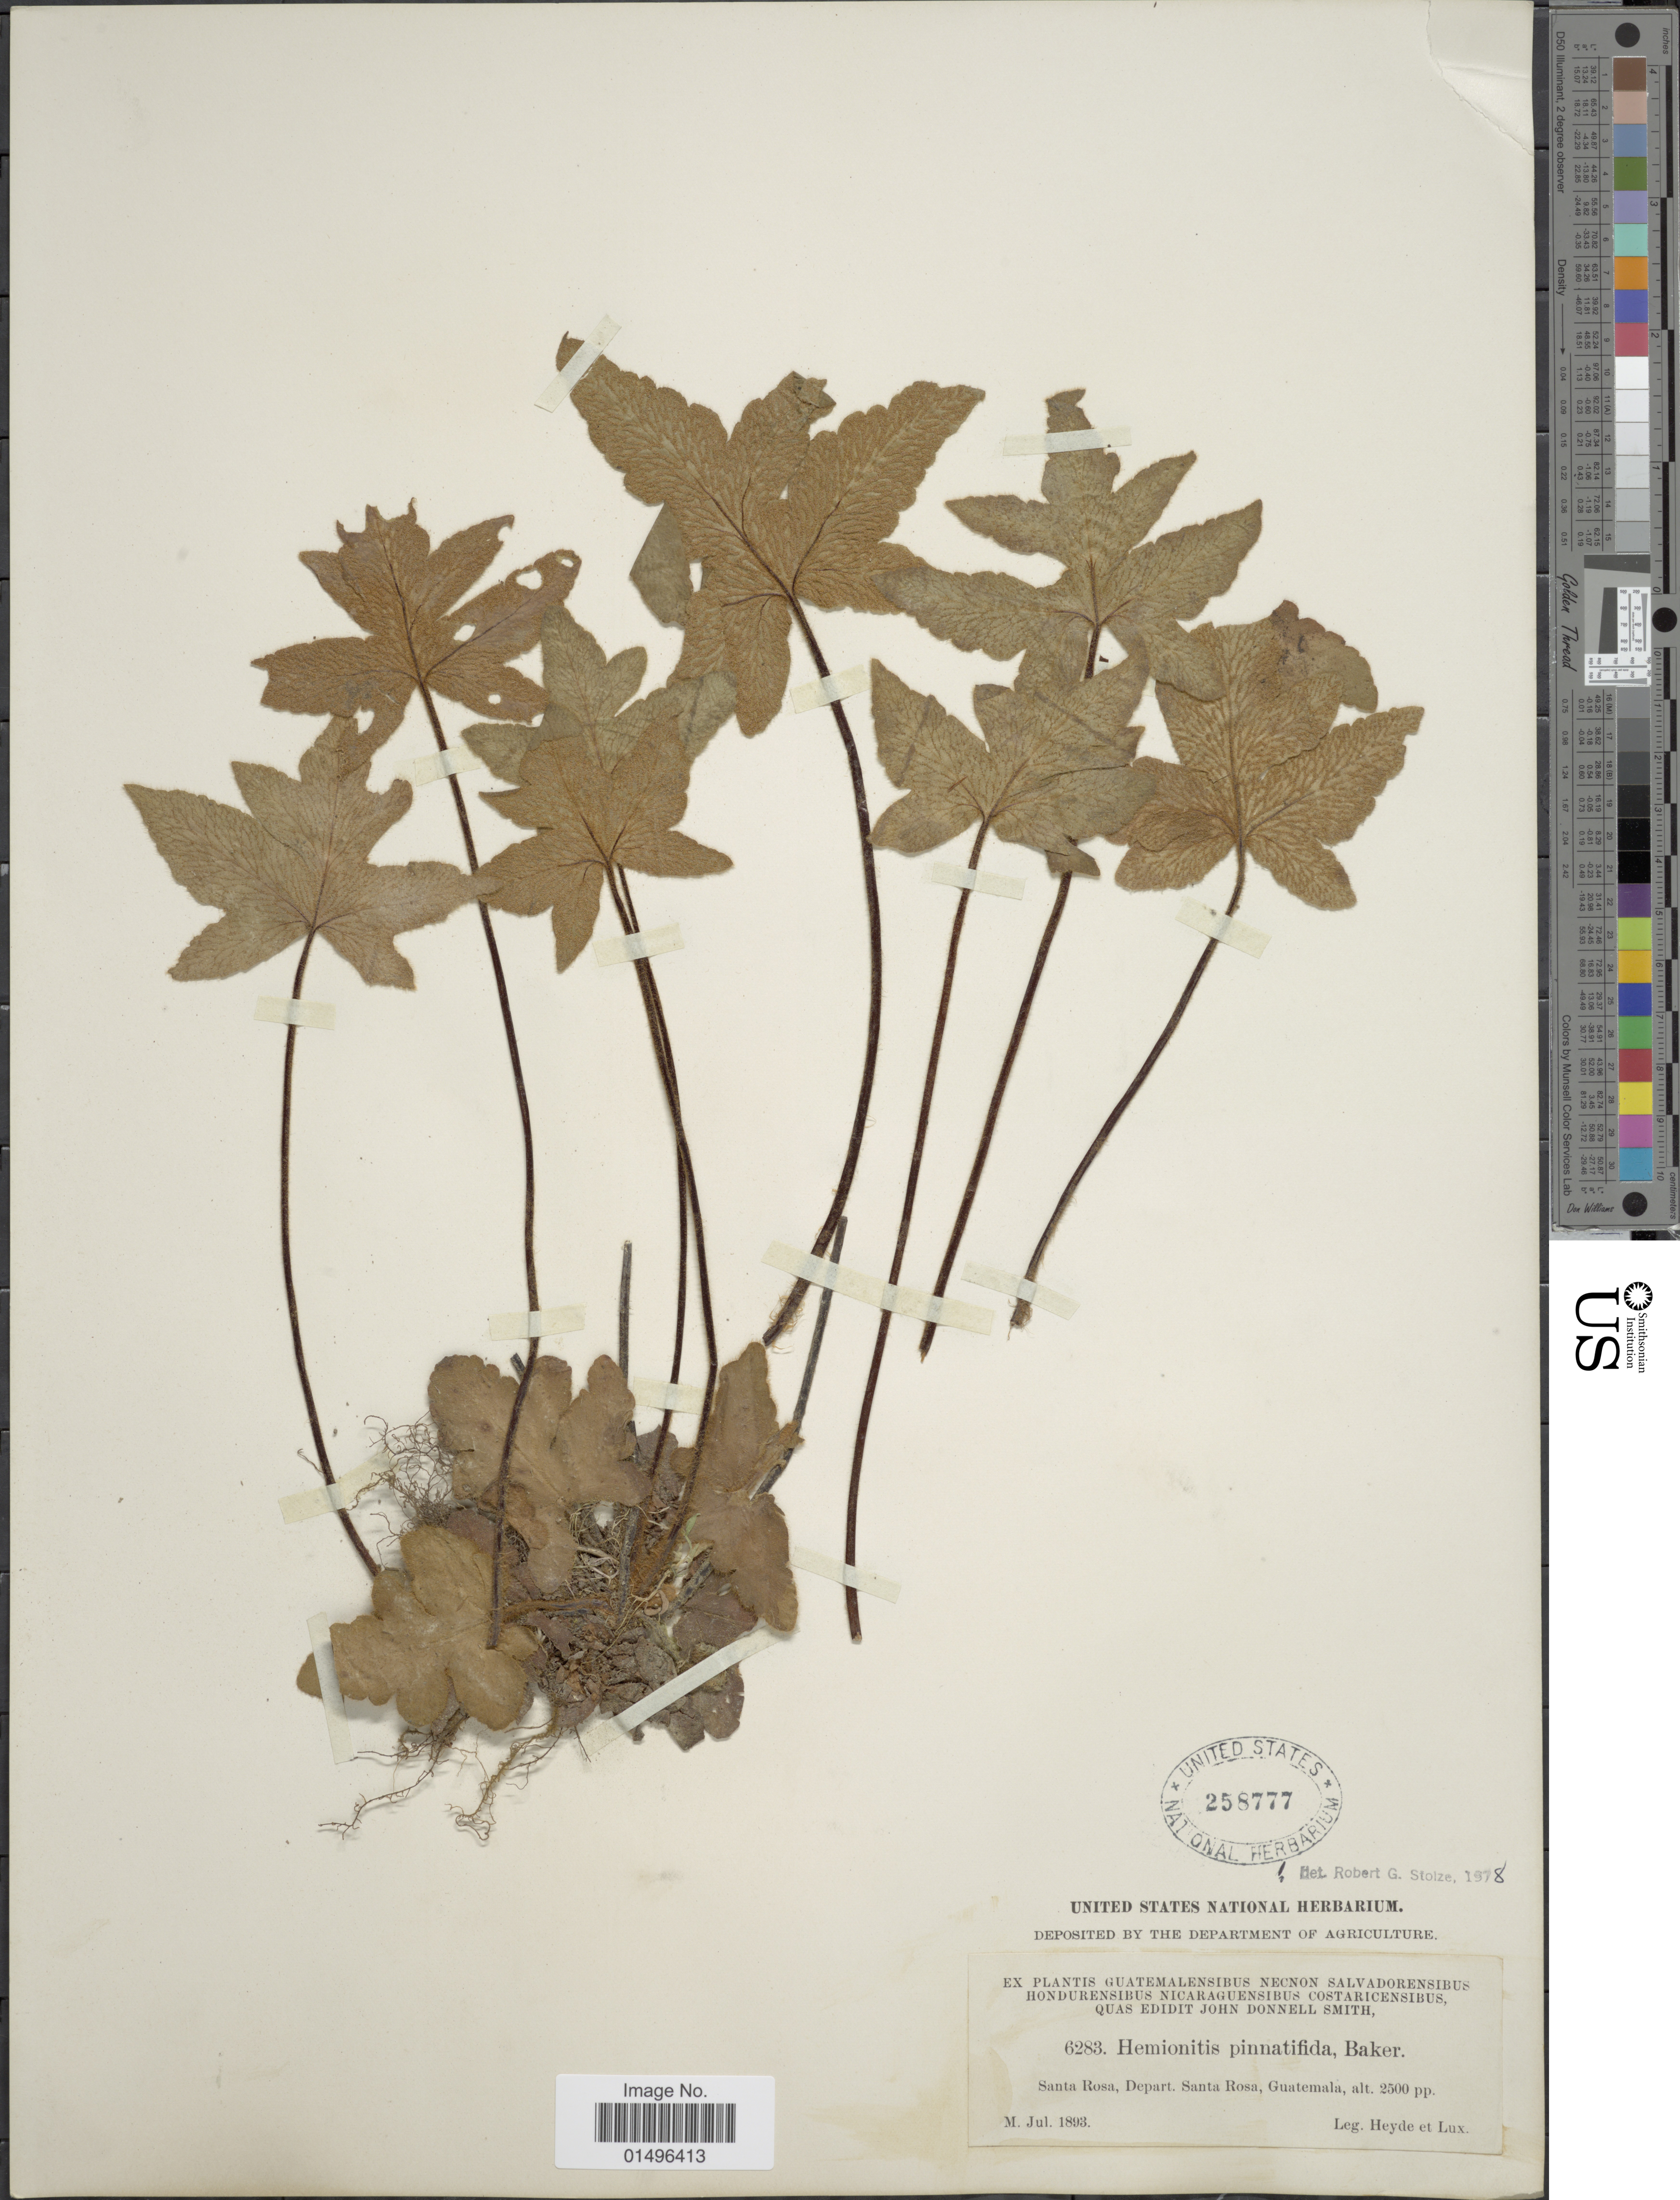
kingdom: Plantae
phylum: Tracheophyta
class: Polypodiopsida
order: Polypodiales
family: Pteridaceae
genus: Hemionitis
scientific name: Hemionitis pinnatifida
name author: Baker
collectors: Heyde & Lux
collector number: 6283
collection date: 1893-07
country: Guatemala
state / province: Santa Rosa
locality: Guatemala, Santa Rosa, Depart. Santa Rosa.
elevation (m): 762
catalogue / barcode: US 258777